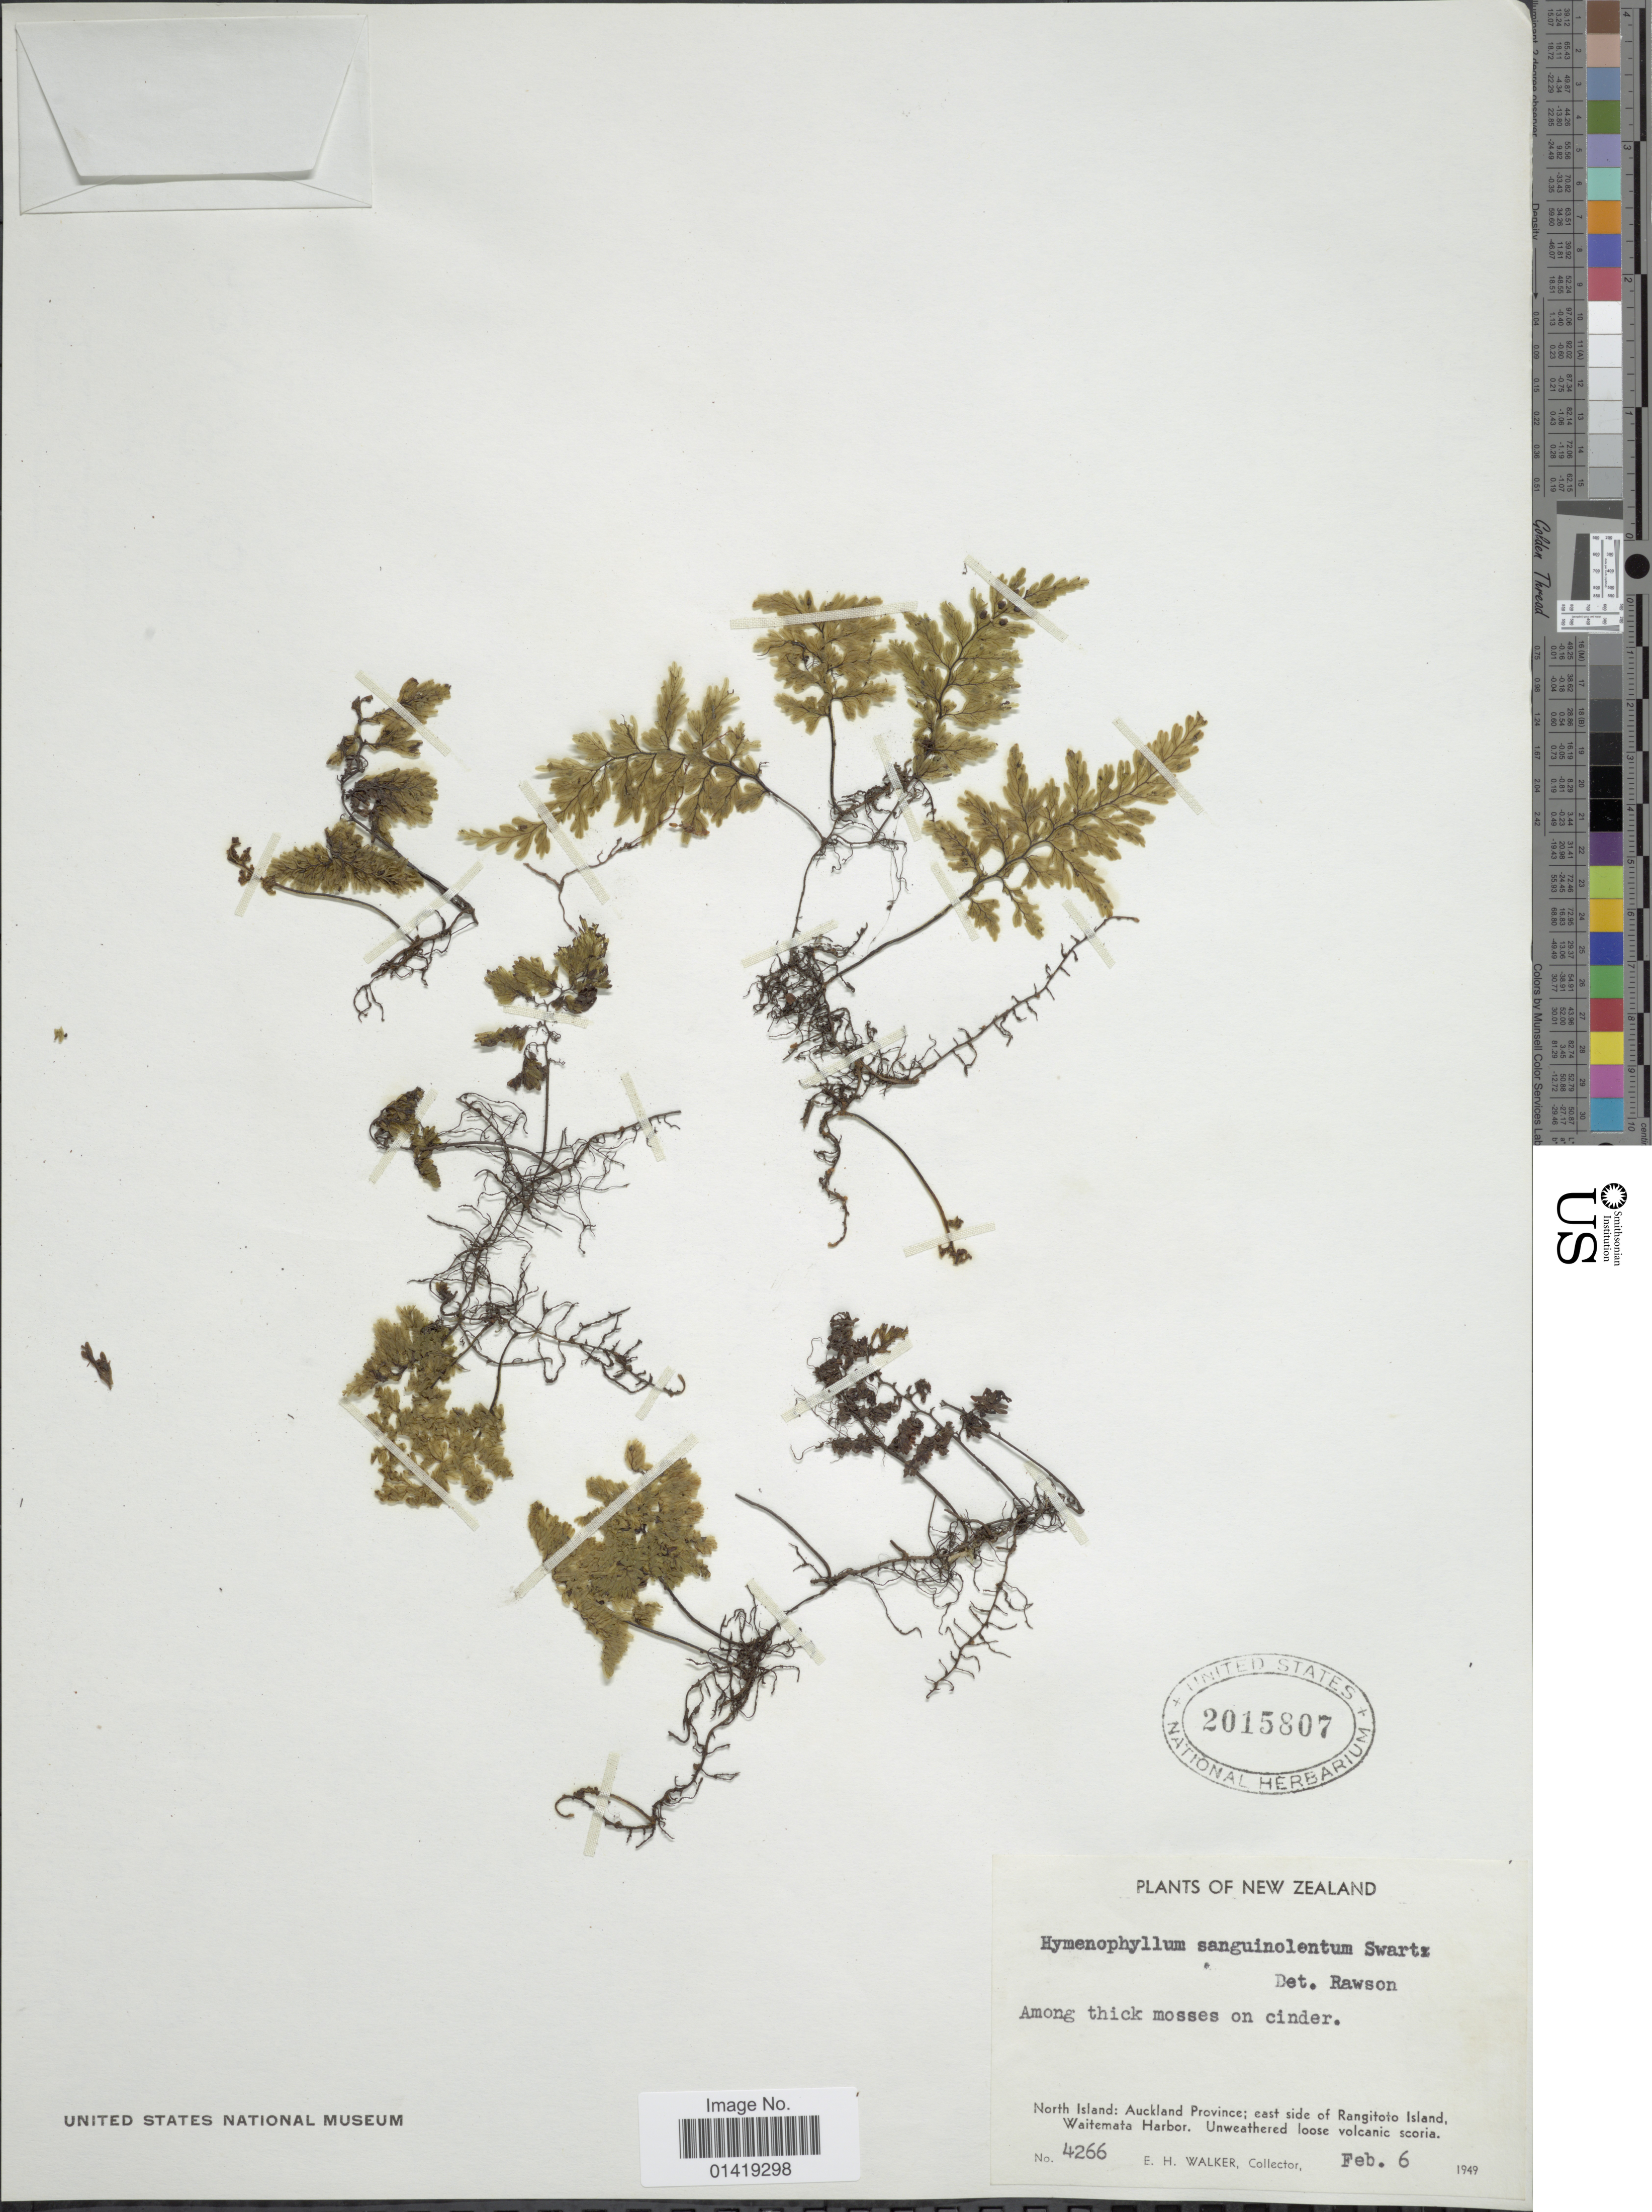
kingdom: Plantae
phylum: Tracheophyta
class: Polypodiopsida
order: Hymenophyllales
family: Hymenophyllaceae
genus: Hymenophyllum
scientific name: Hymenophyllum sanguinolentum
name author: (G. Forst.) Sw.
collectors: E. H. Walker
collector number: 4266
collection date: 1949-02-06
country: New Zealand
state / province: Auckland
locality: North Island: Auckland province; east side of Rangitoto Island, Waitemata Harbor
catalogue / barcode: US 2015807